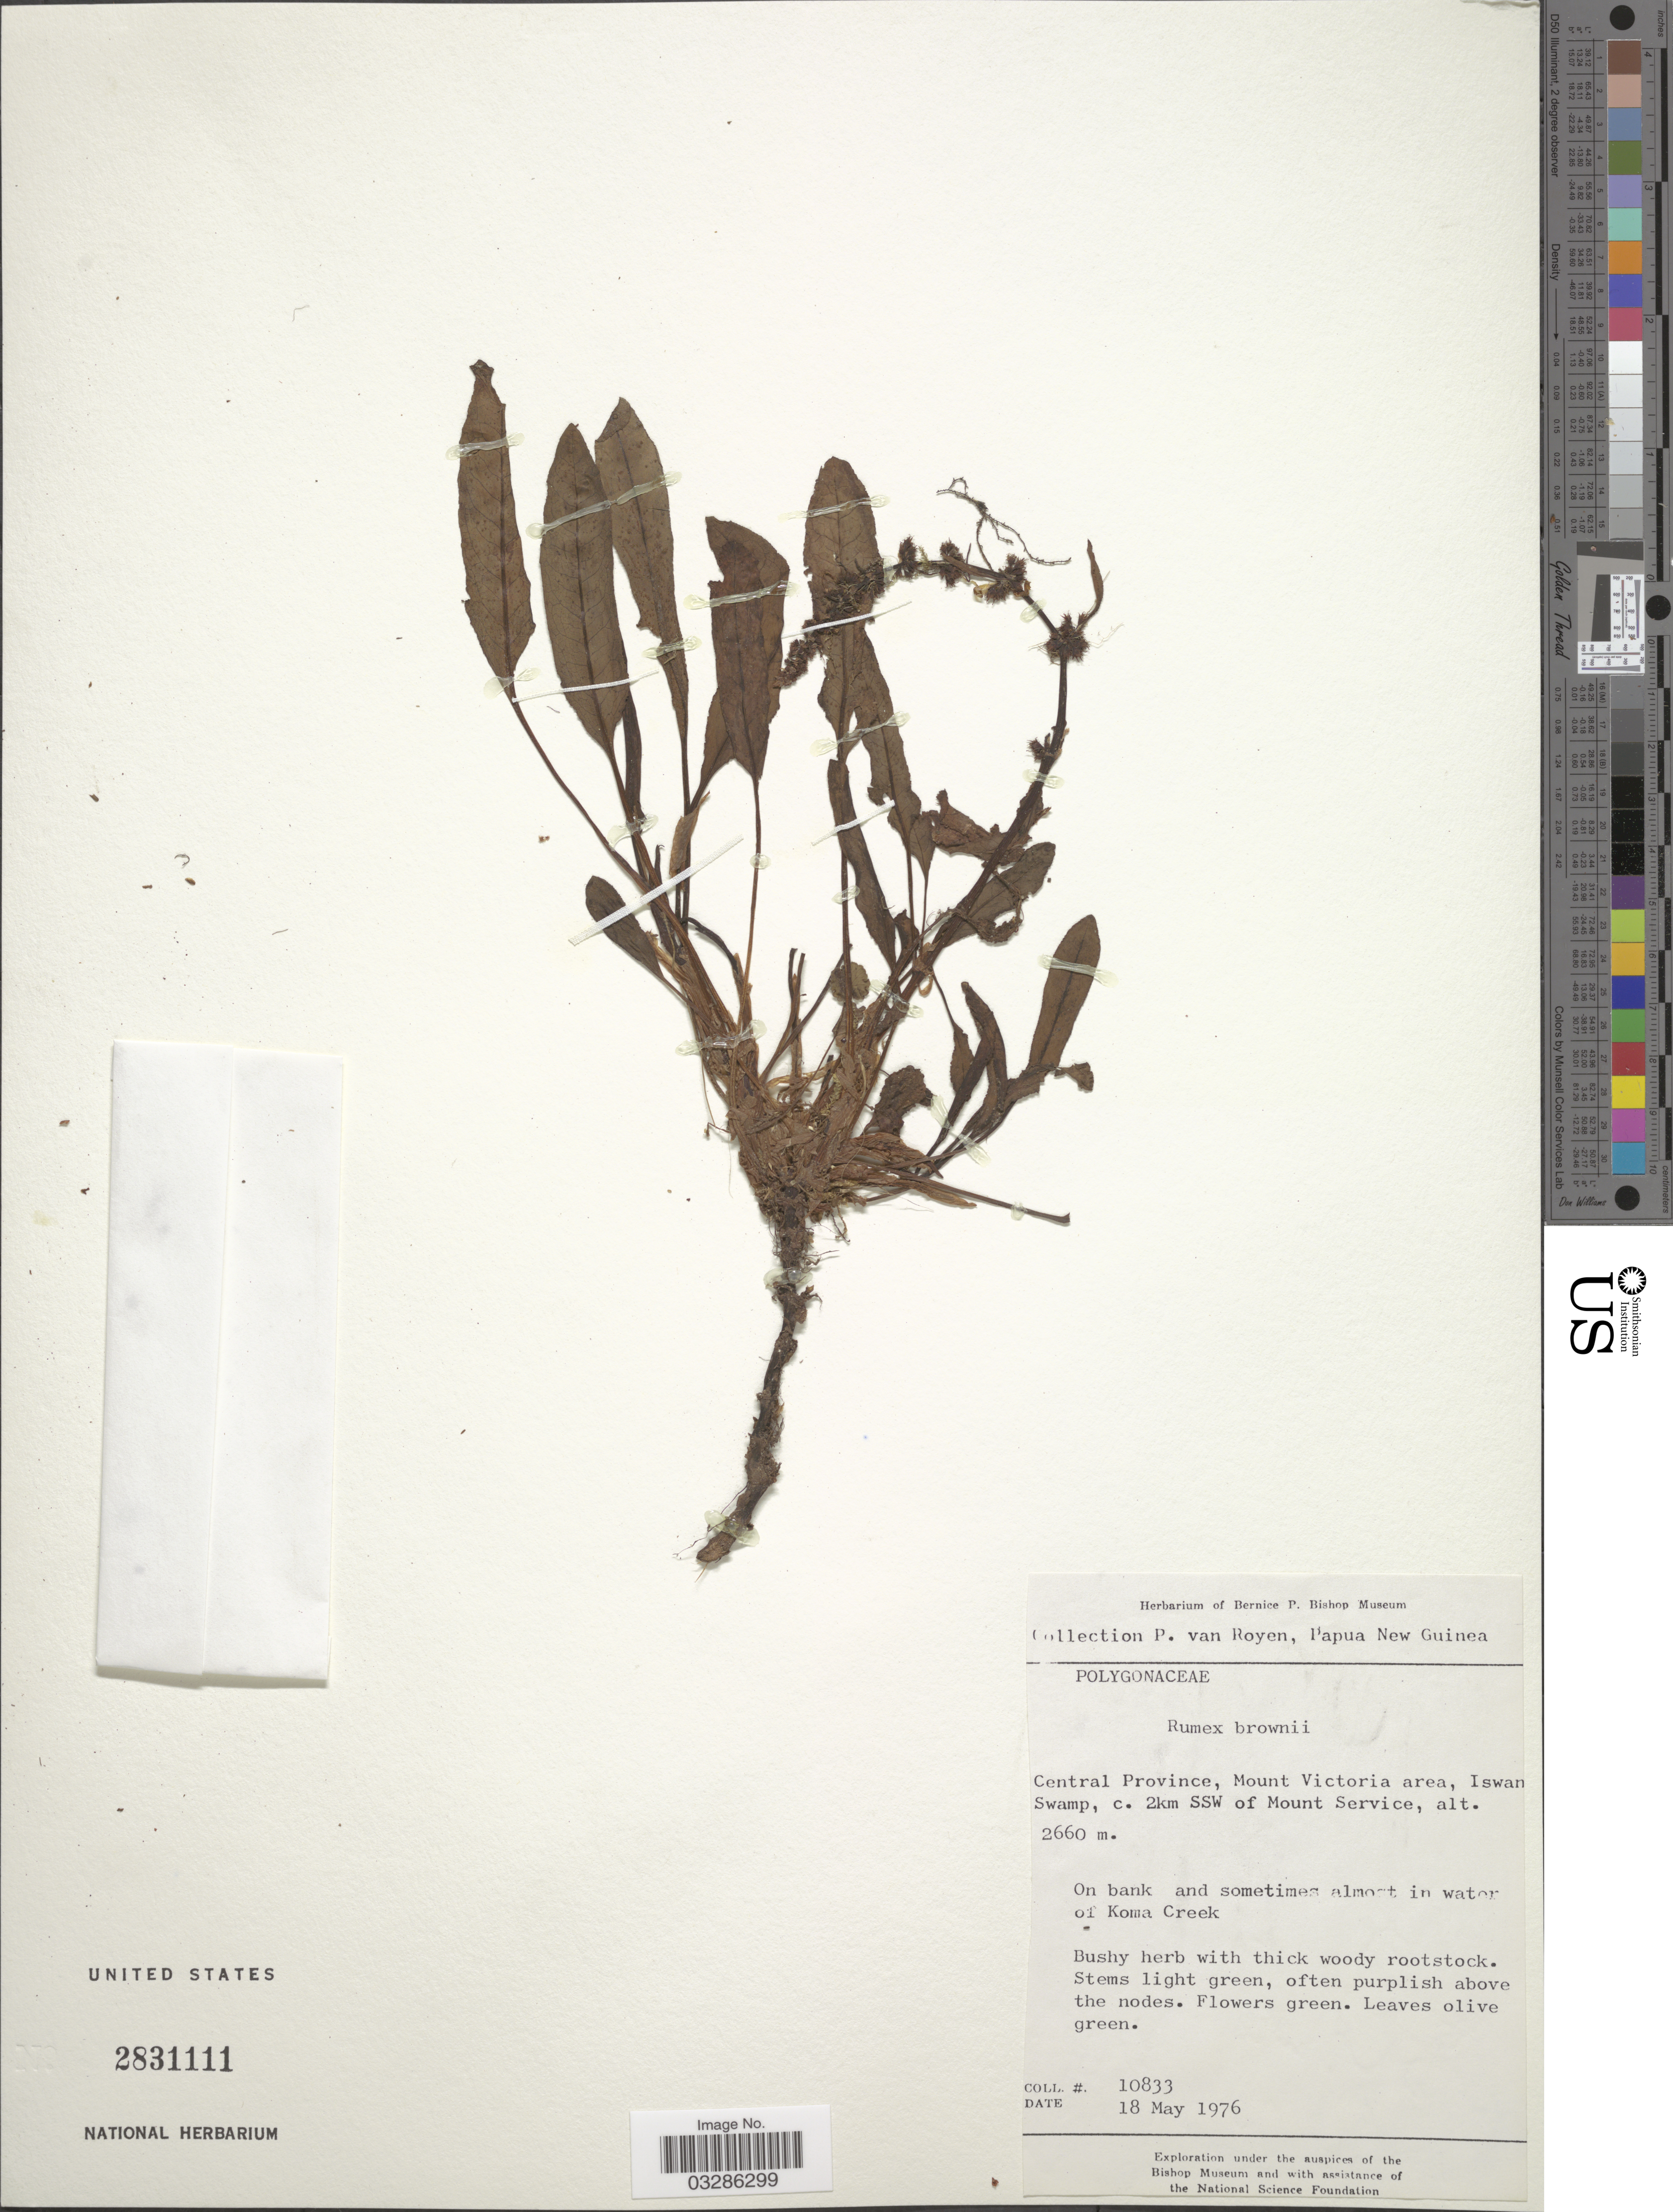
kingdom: Plantae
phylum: Tracheophyta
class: Magnoliopsida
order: Caryophyllales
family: Polygonaceae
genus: Rumex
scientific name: Rumex albescens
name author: Hillebr.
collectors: P. van Royan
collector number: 10833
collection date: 1976-05-18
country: Papua New Guinea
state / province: Central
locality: Mount Victoria area, Iswan Swamp, c. 2 km SSW of Mount Servie, Koma Creek.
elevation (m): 2660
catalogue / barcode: US 2831111